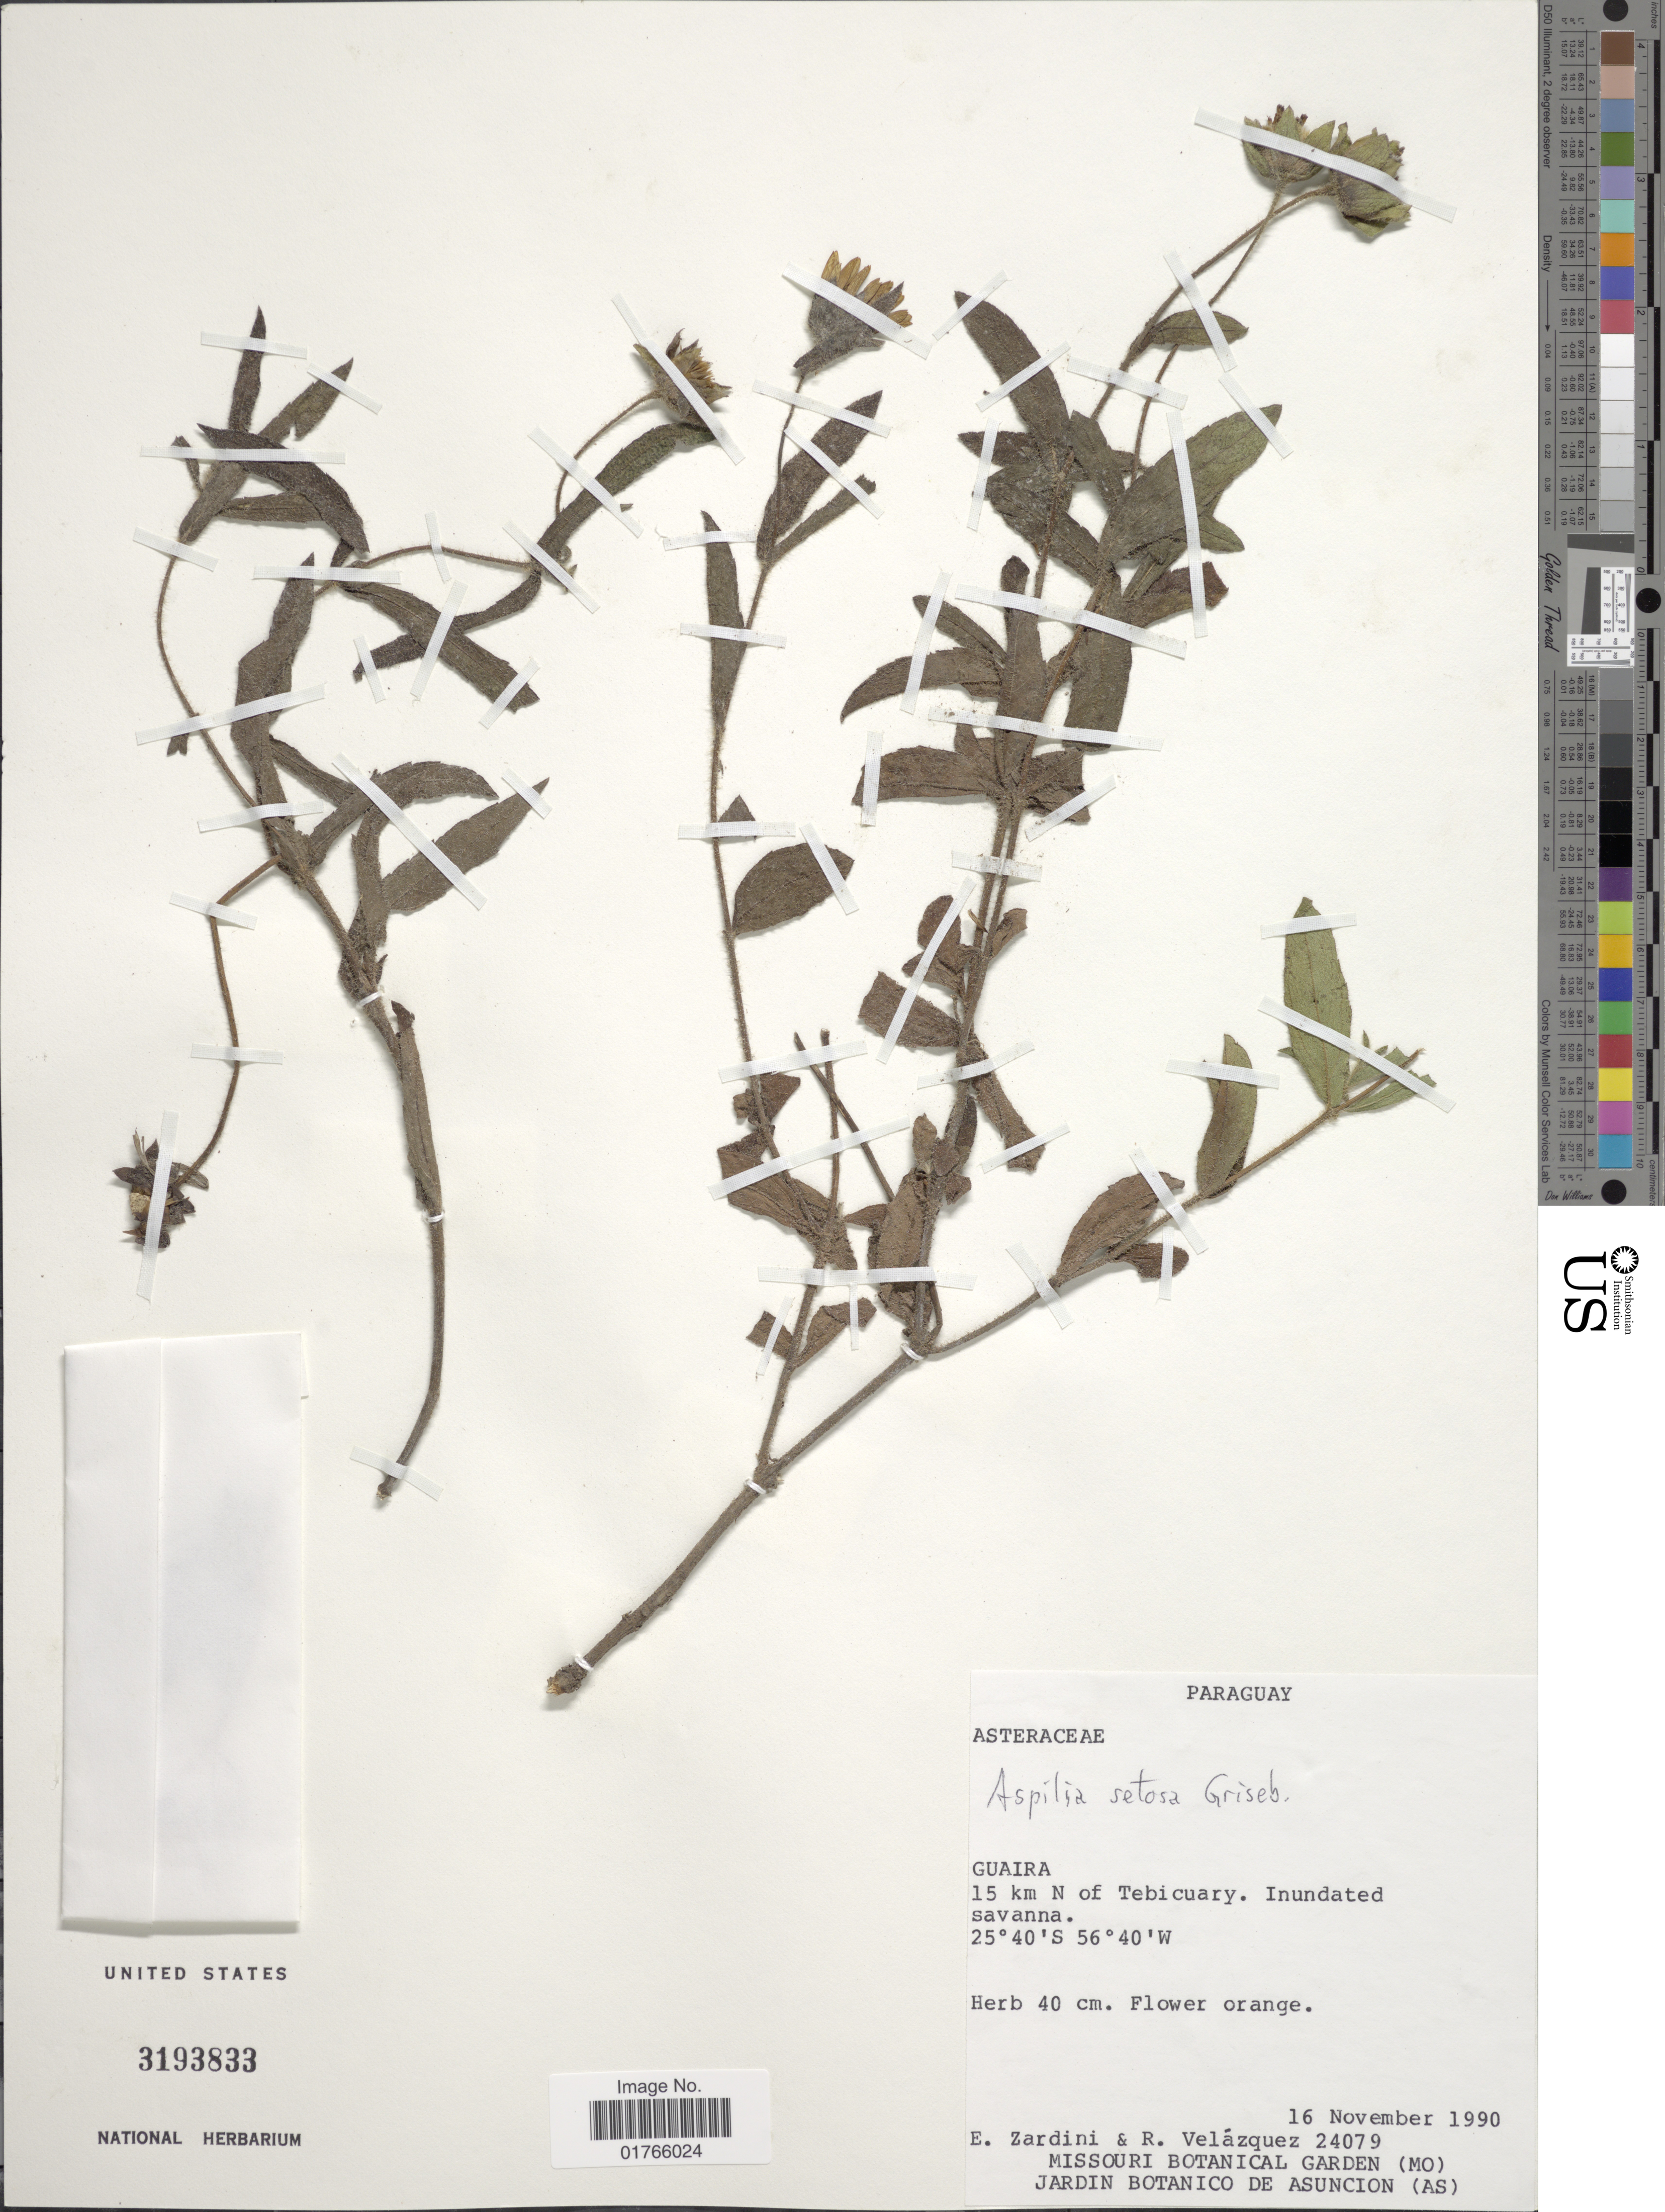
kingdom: Plantae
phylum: Tracheophyta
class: Magnoliopsida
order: Asterales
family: Asteraceae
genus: Aspilia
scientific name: Aspilia setosa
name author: Griseb.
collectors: E. M. Zardini & R. Velásquez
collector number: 24079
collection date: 1990-11-16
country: Paraguay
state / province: Guaira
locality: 15 km N of Tebicuary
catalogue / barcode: US 3193833